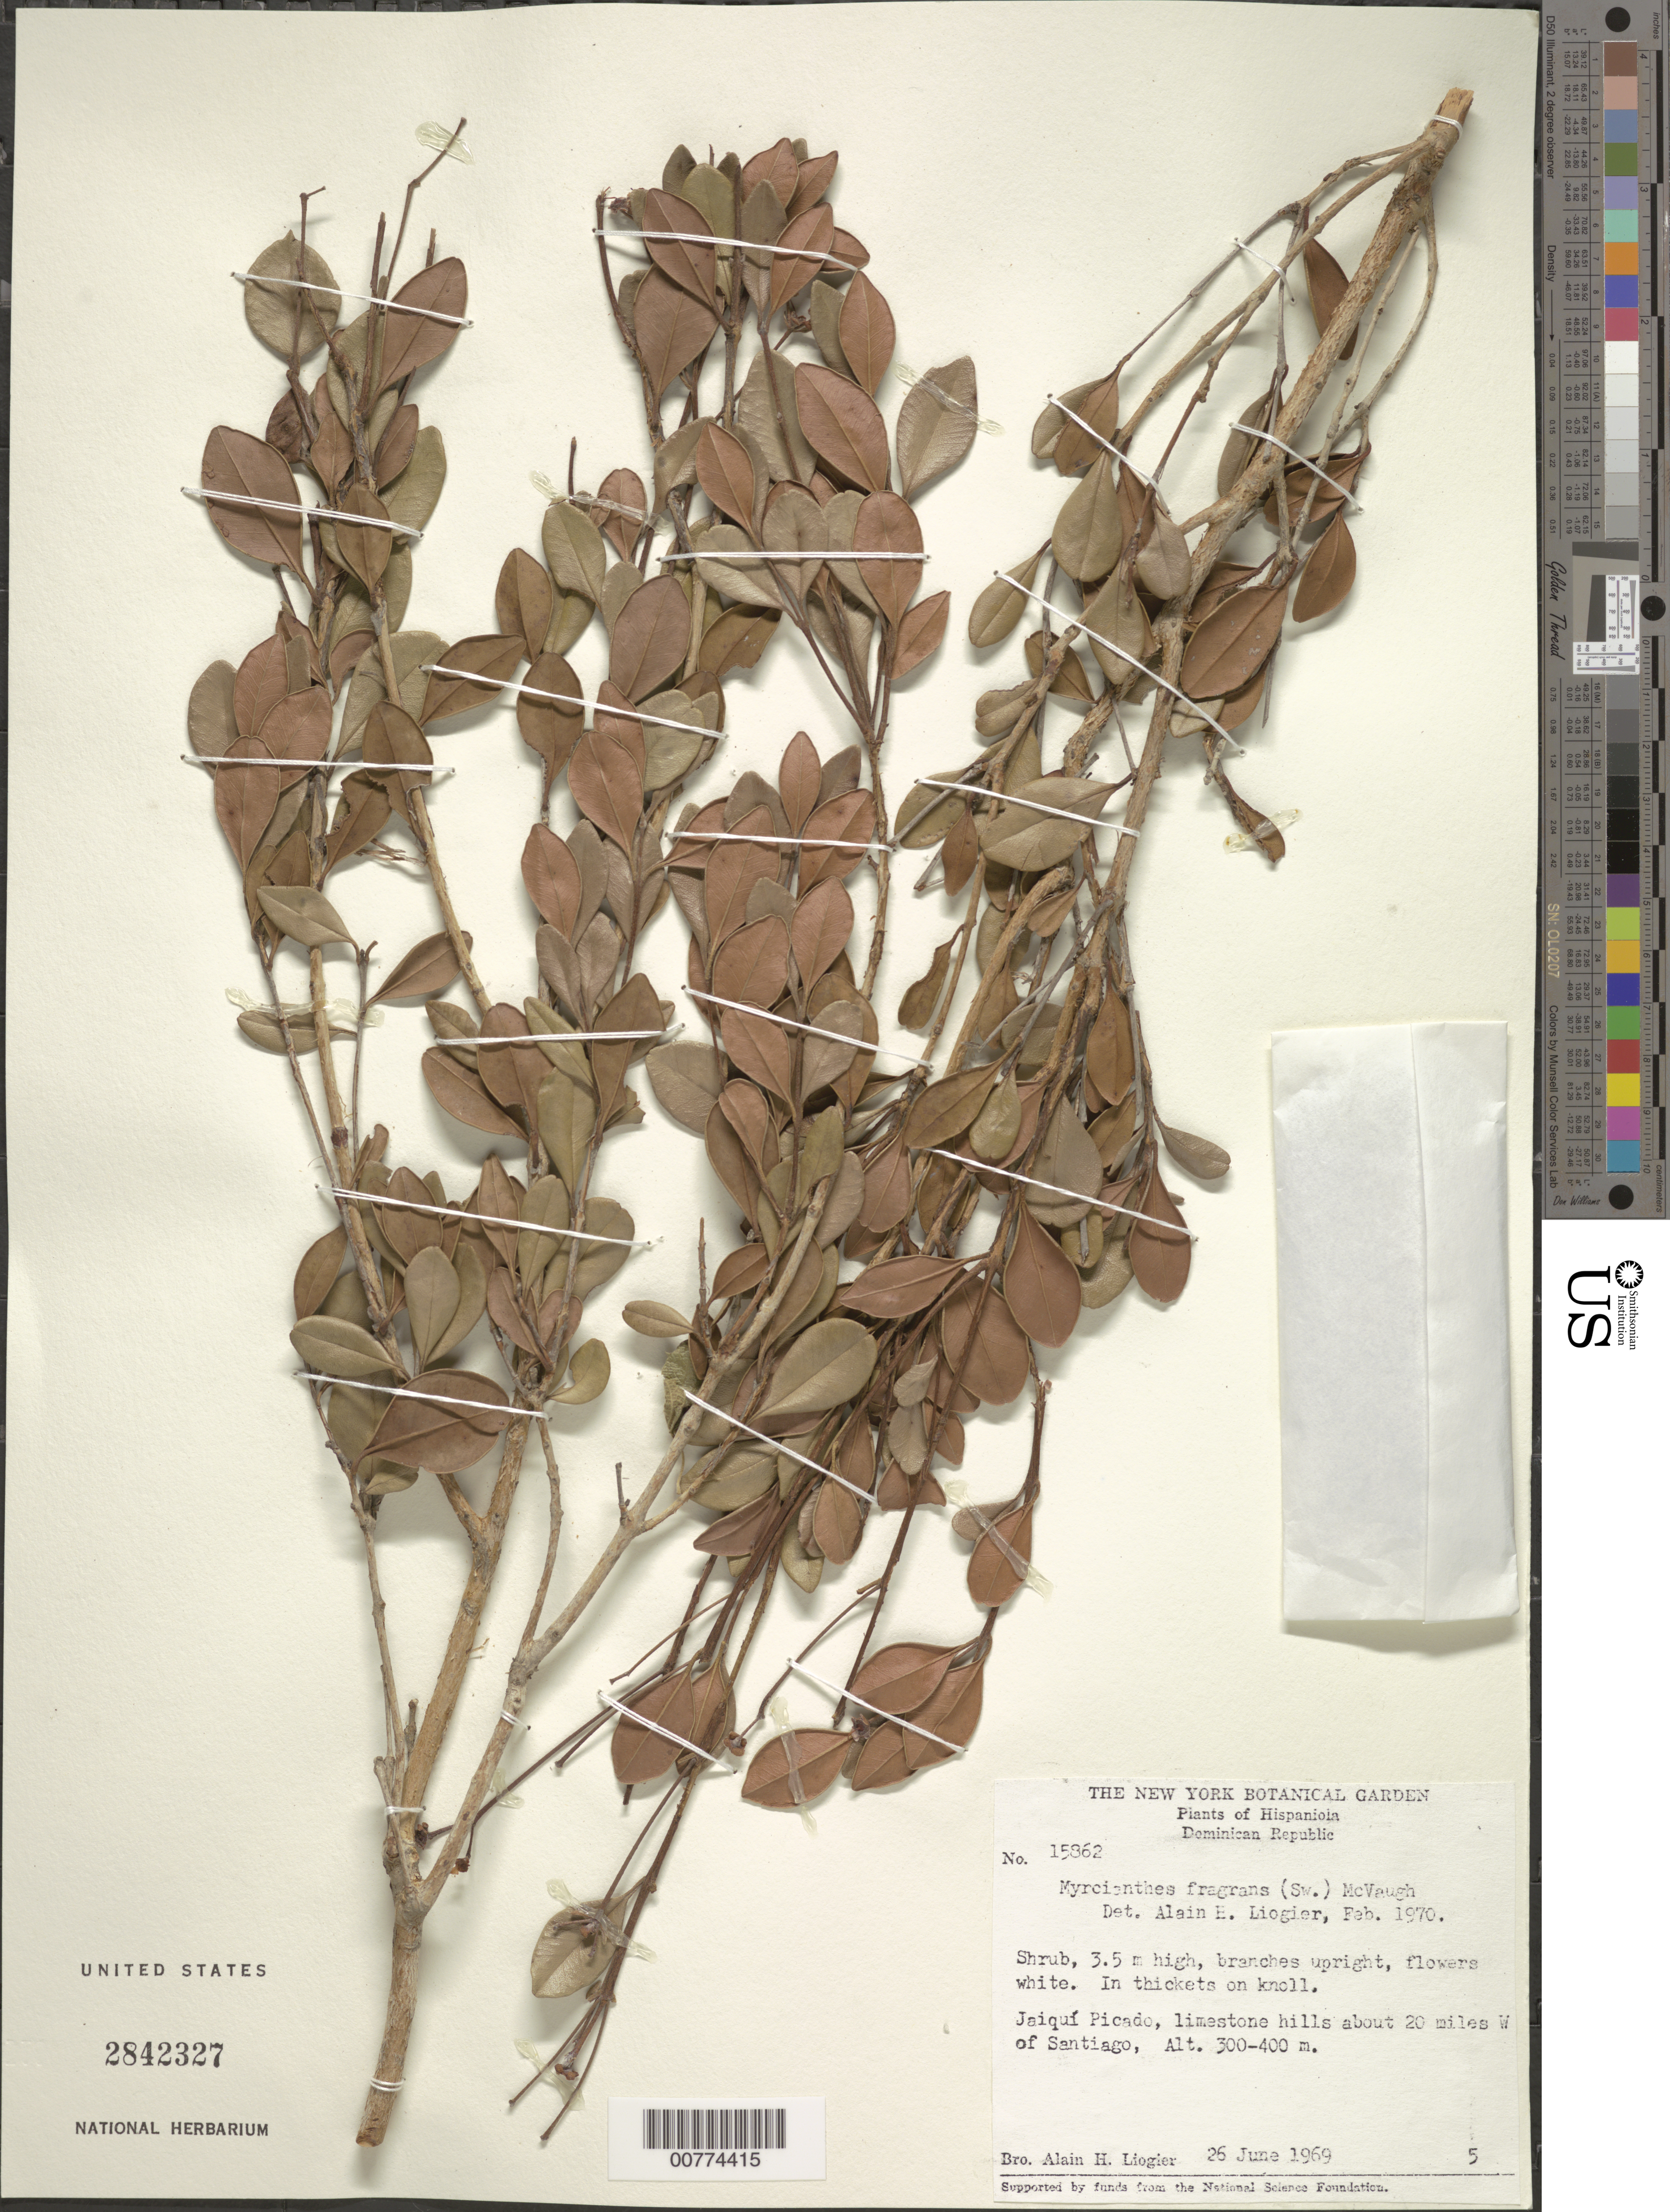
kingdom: Plantae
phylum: Tracheophyta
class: Magnoliopsida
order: Myrtales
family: Myrtaceae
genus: Myrcianthes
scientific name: Myrcianthes fragrans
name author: (Sw.) McVaugh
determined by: Liogier, Alain H.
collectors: A. H. Liogier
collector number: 15862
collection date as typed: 26 Jun 1969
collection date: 1969-06-26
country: Dominican Republic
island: Hispaniola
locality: Jaiquí Picado, limestone hills 20 miles W of Santiago.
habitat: In thickets on knoll.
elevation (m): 300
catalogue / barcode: US 2842327